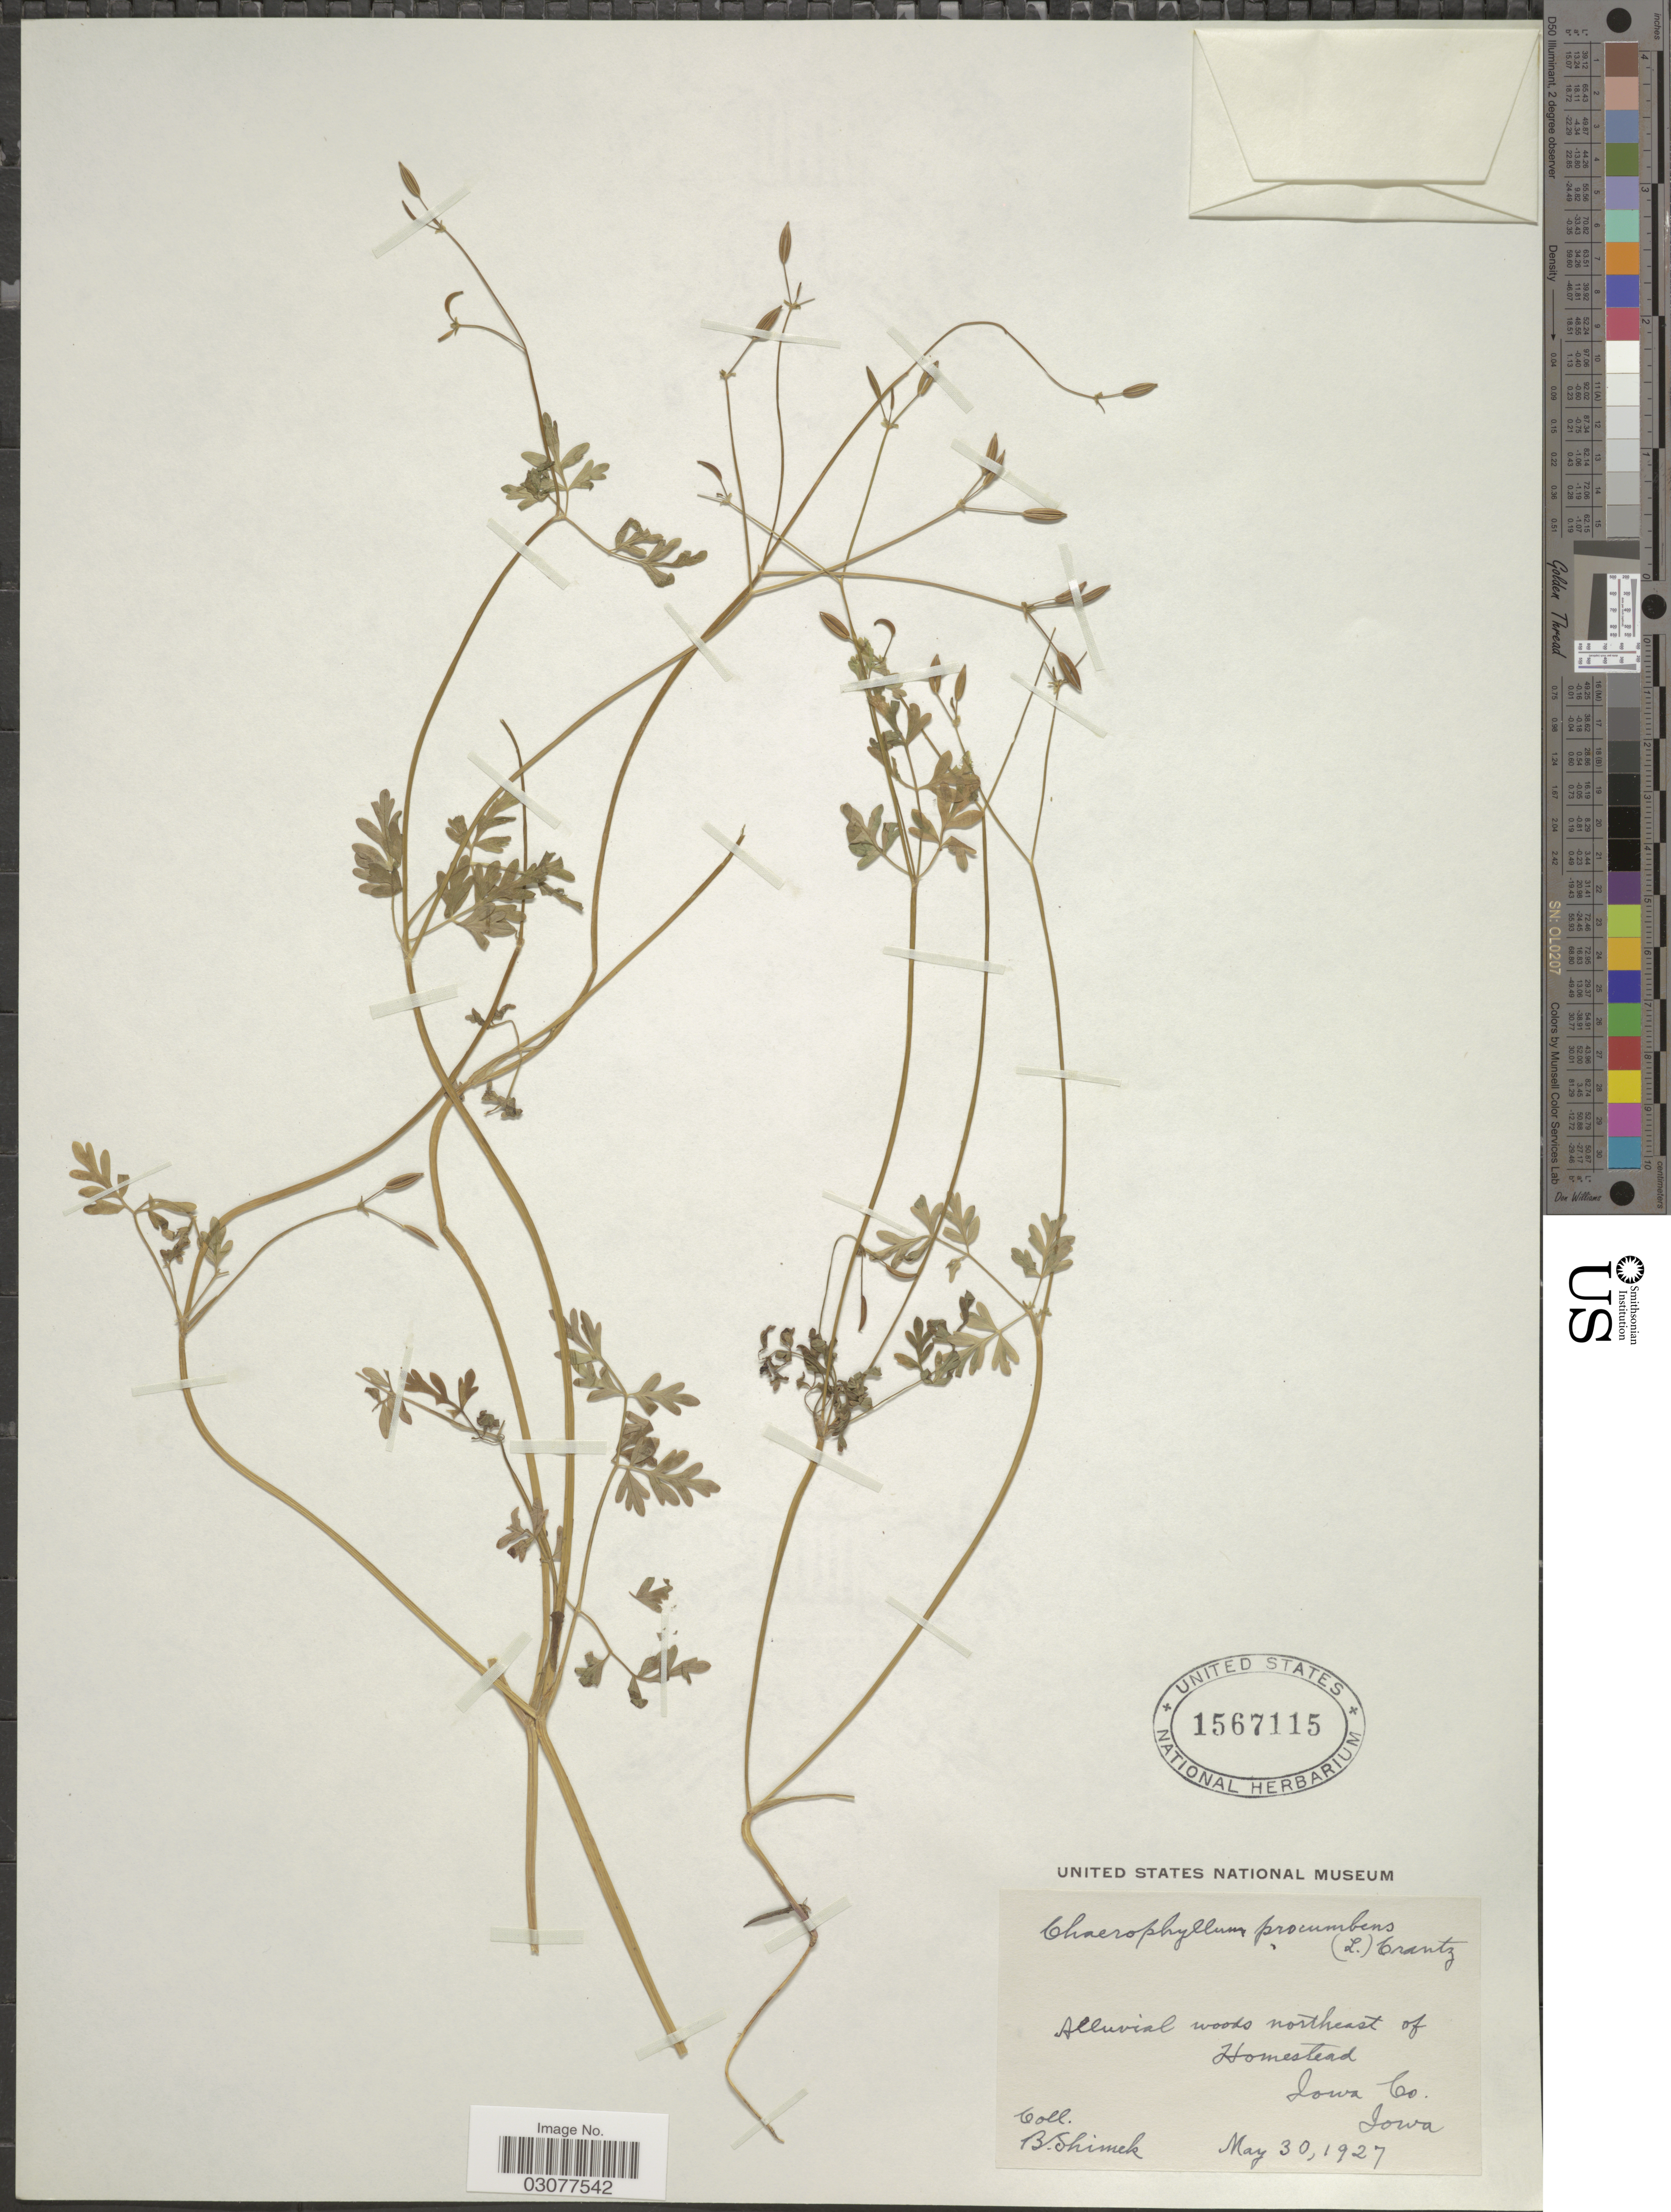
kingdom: Plantae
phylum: Tracheophyta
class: Magnoliopsida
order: Apiales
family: Apiaceae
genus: Chaerophyllum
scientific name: Chaerophyllum procumbens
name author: (L.) Crantz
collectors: B. Shimek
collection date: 1927-05-30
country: United States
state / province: Iowa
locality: Alluvial woods northeast of Homestead. Iowa Co.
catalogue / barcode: US 1567115